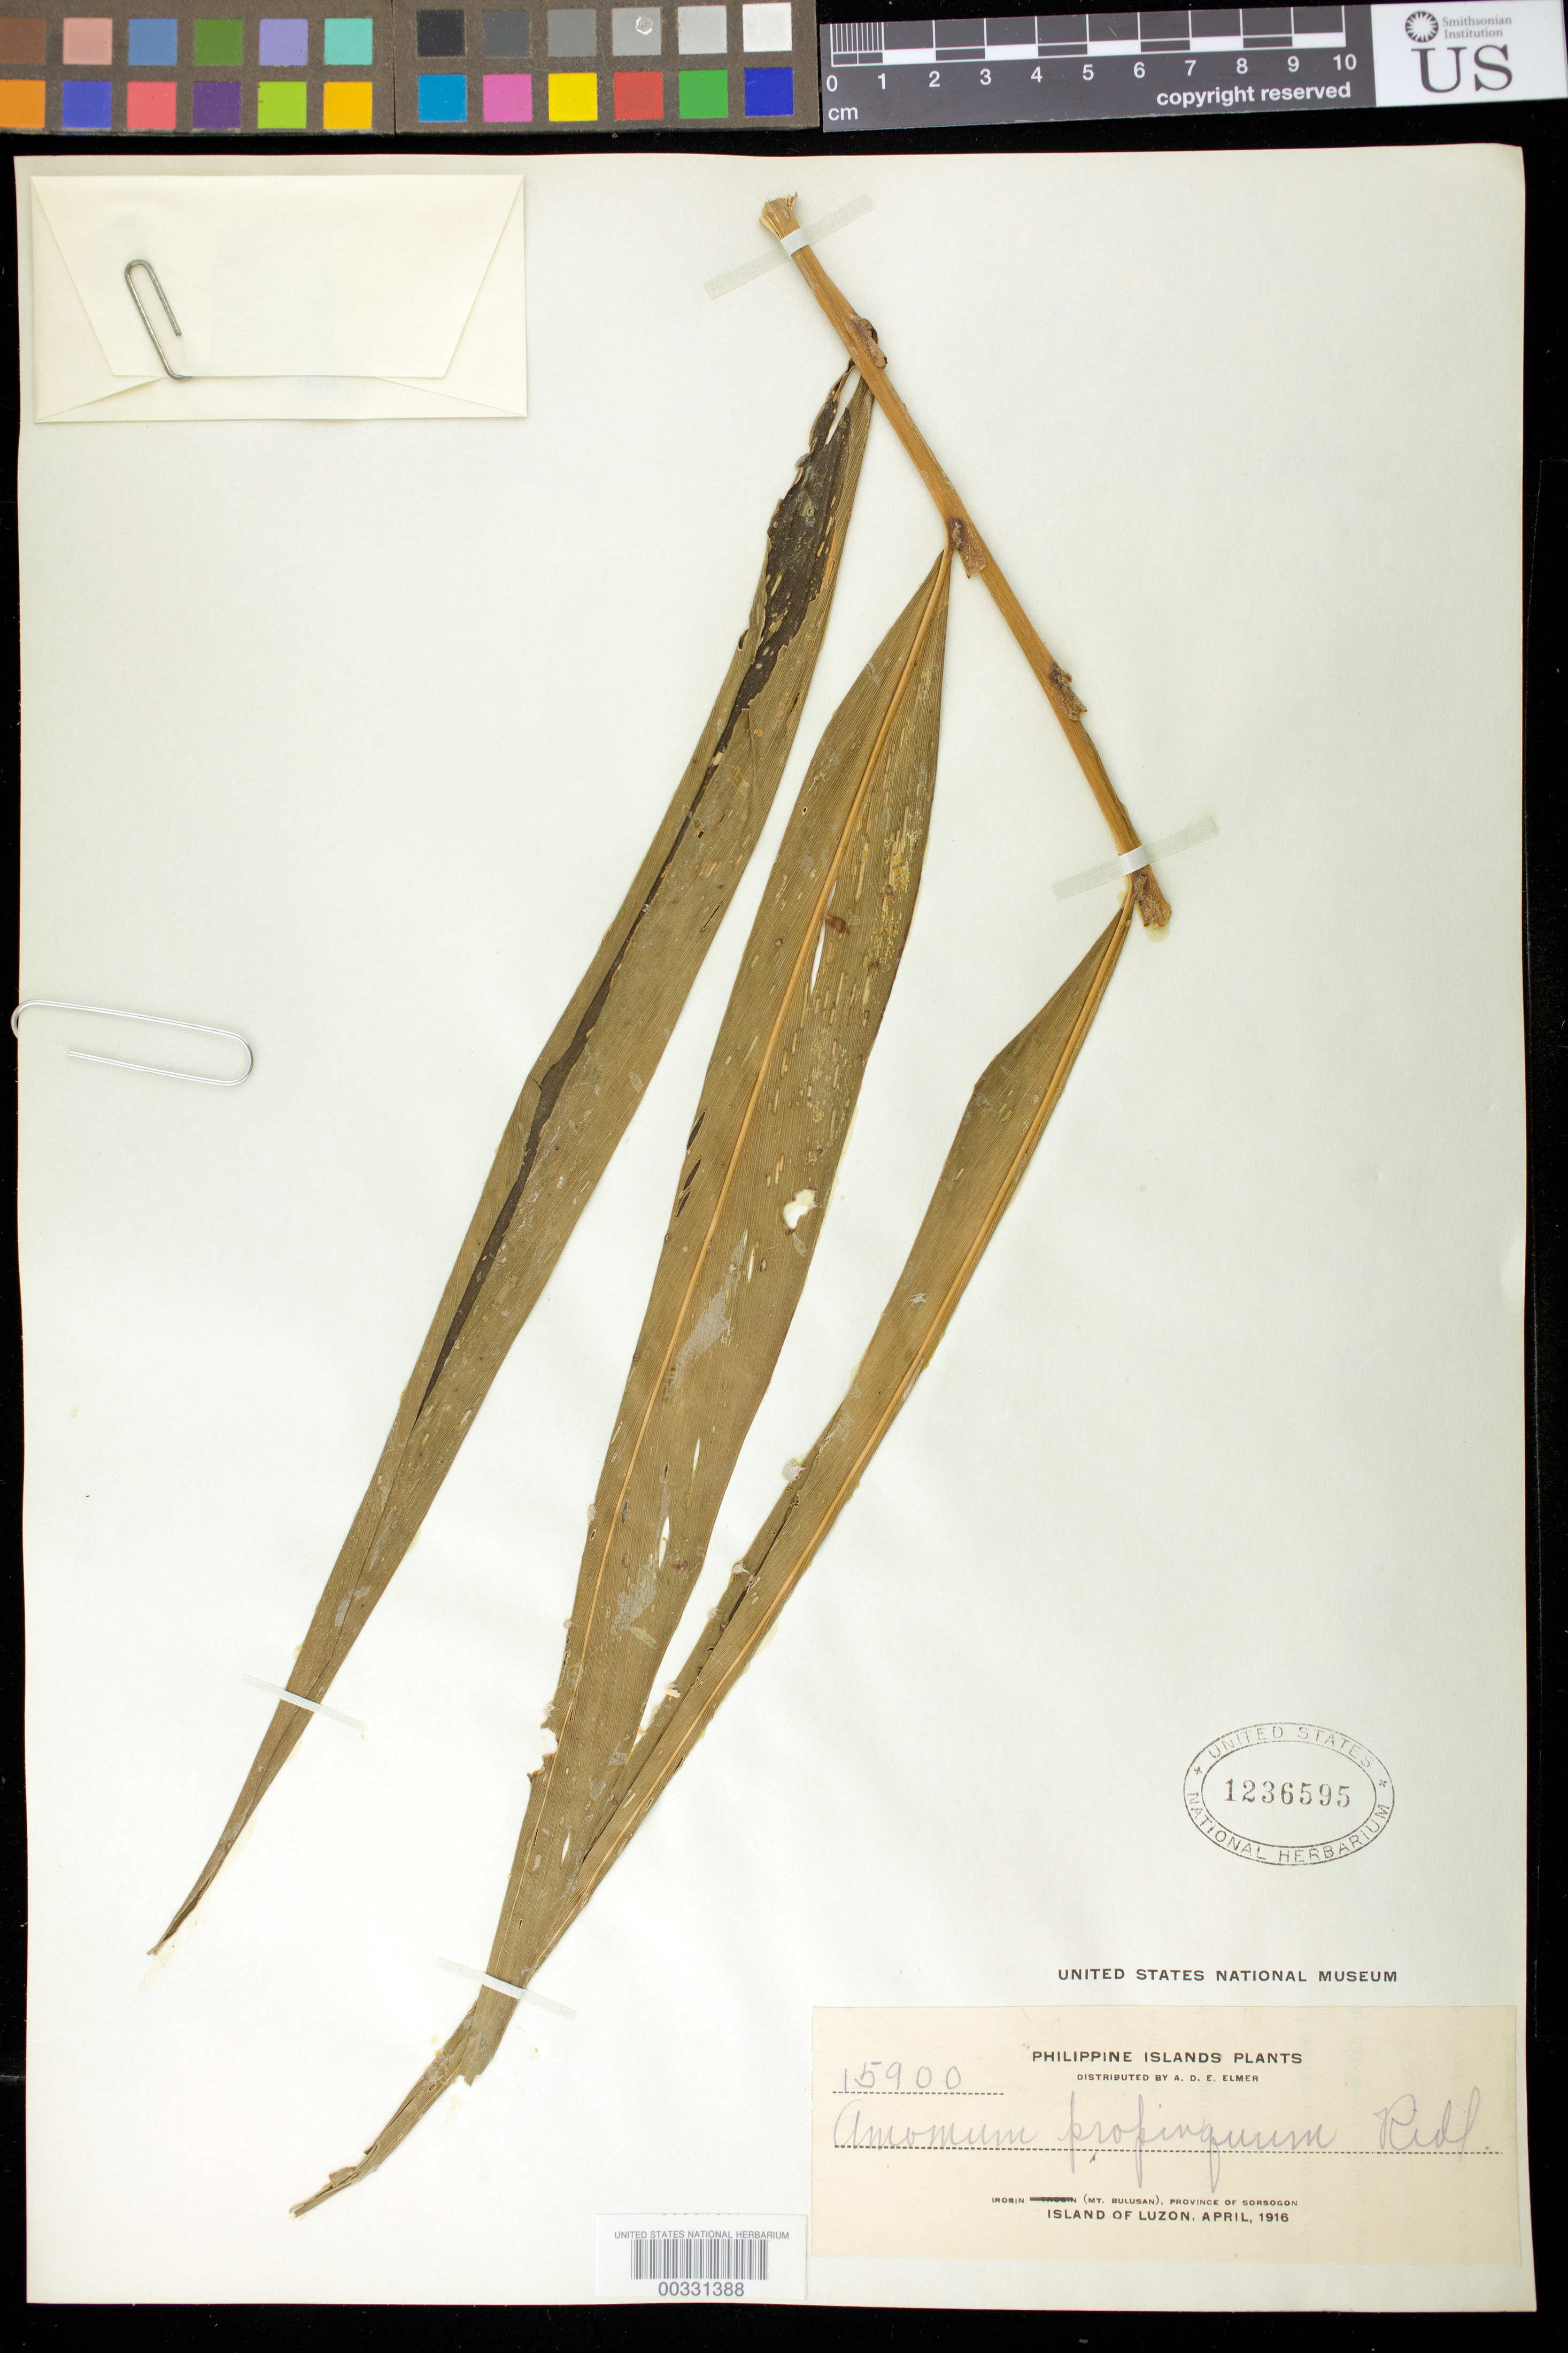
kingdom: Plantae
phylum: Tracheophyta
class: Liliopsida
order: Zingiberales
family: Zingiberaceae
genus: Meistera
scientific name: Meistera propinqua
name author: (Ridl.) Škornick. & M.F. Newman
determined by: Docot, Rudolph Valentino A.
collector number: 15900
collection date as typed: Apr 1916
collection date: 1916-04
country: Philippines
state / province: Bicol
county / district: Sorsogon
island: Luzon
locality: Irosin (Mt. Bulusan)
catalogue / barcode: US 1236595